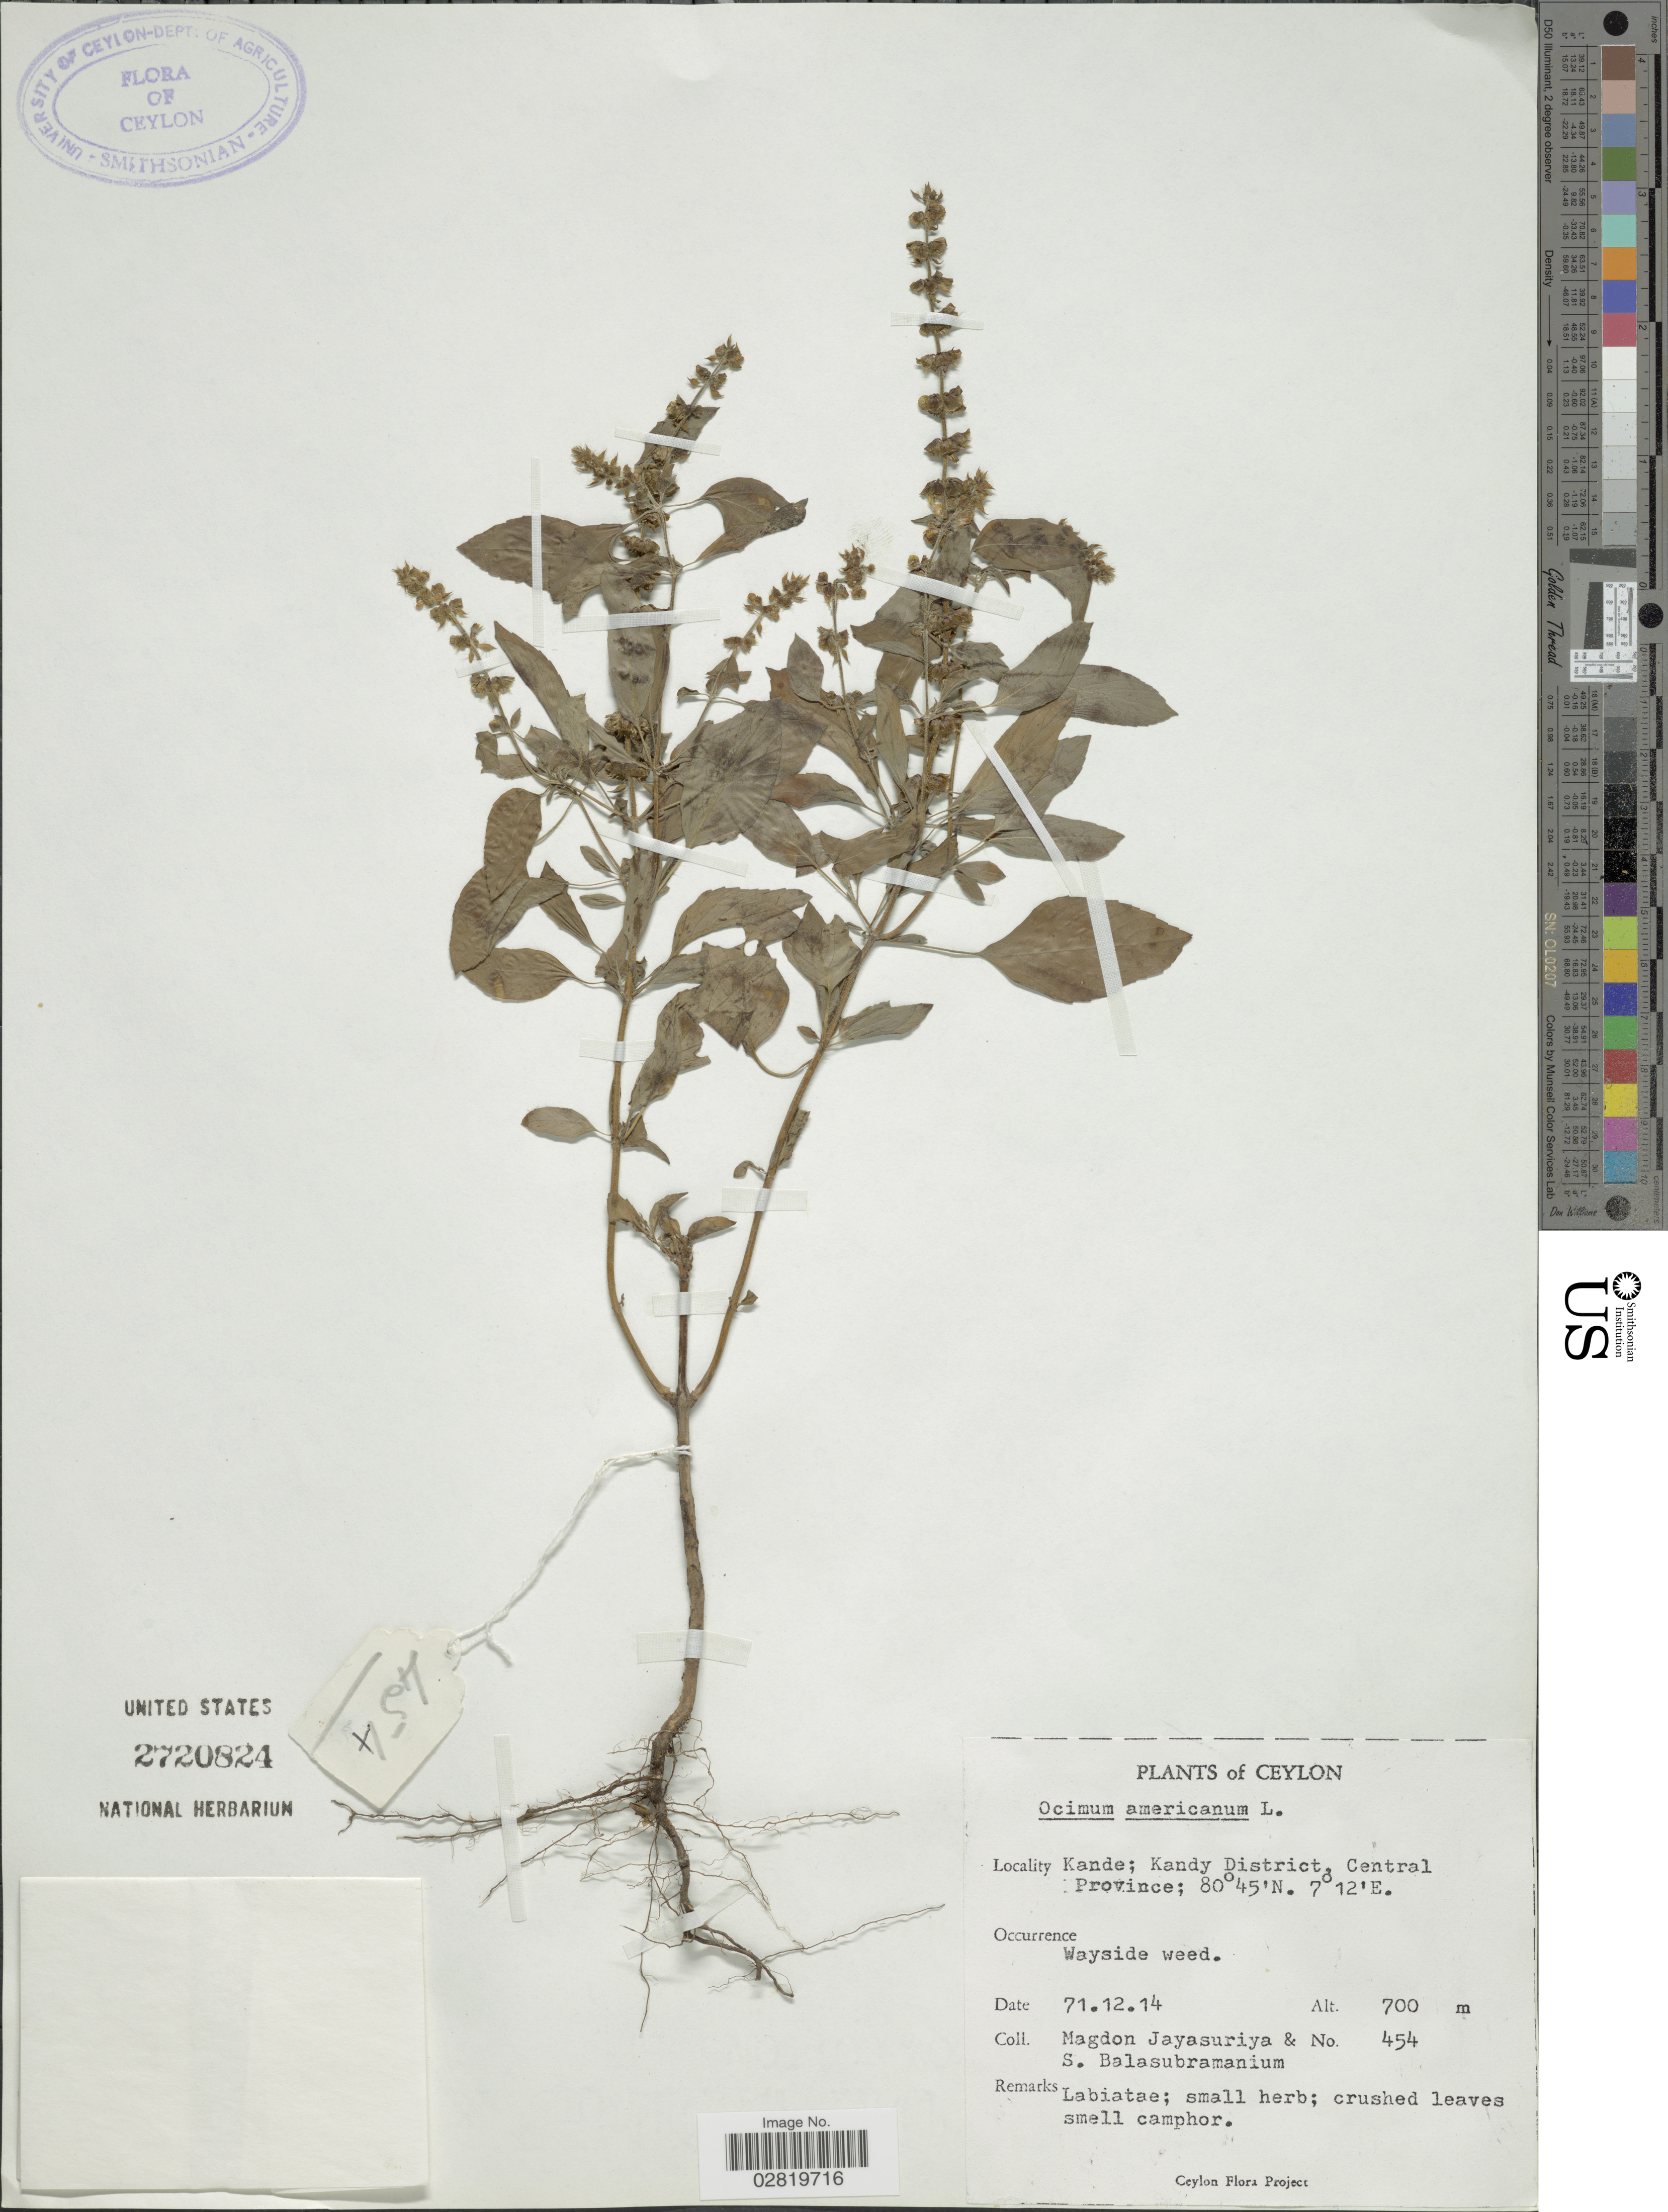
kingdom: Plantae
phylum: Tracheophyta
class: Magnoliopsida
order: Lamiales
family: Lamiaceae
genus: Ocimum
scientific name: Ocimum americanum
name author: L.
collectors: A. H. Jayasuriya & S. Balasubramanium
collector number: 454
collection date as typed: Transcribed d/m/y: 14/12/71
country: Sri Lanka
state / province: Central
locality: Ceylon, Kande; Kandy District, Central Province.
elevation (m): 700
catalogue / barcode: US 2720824